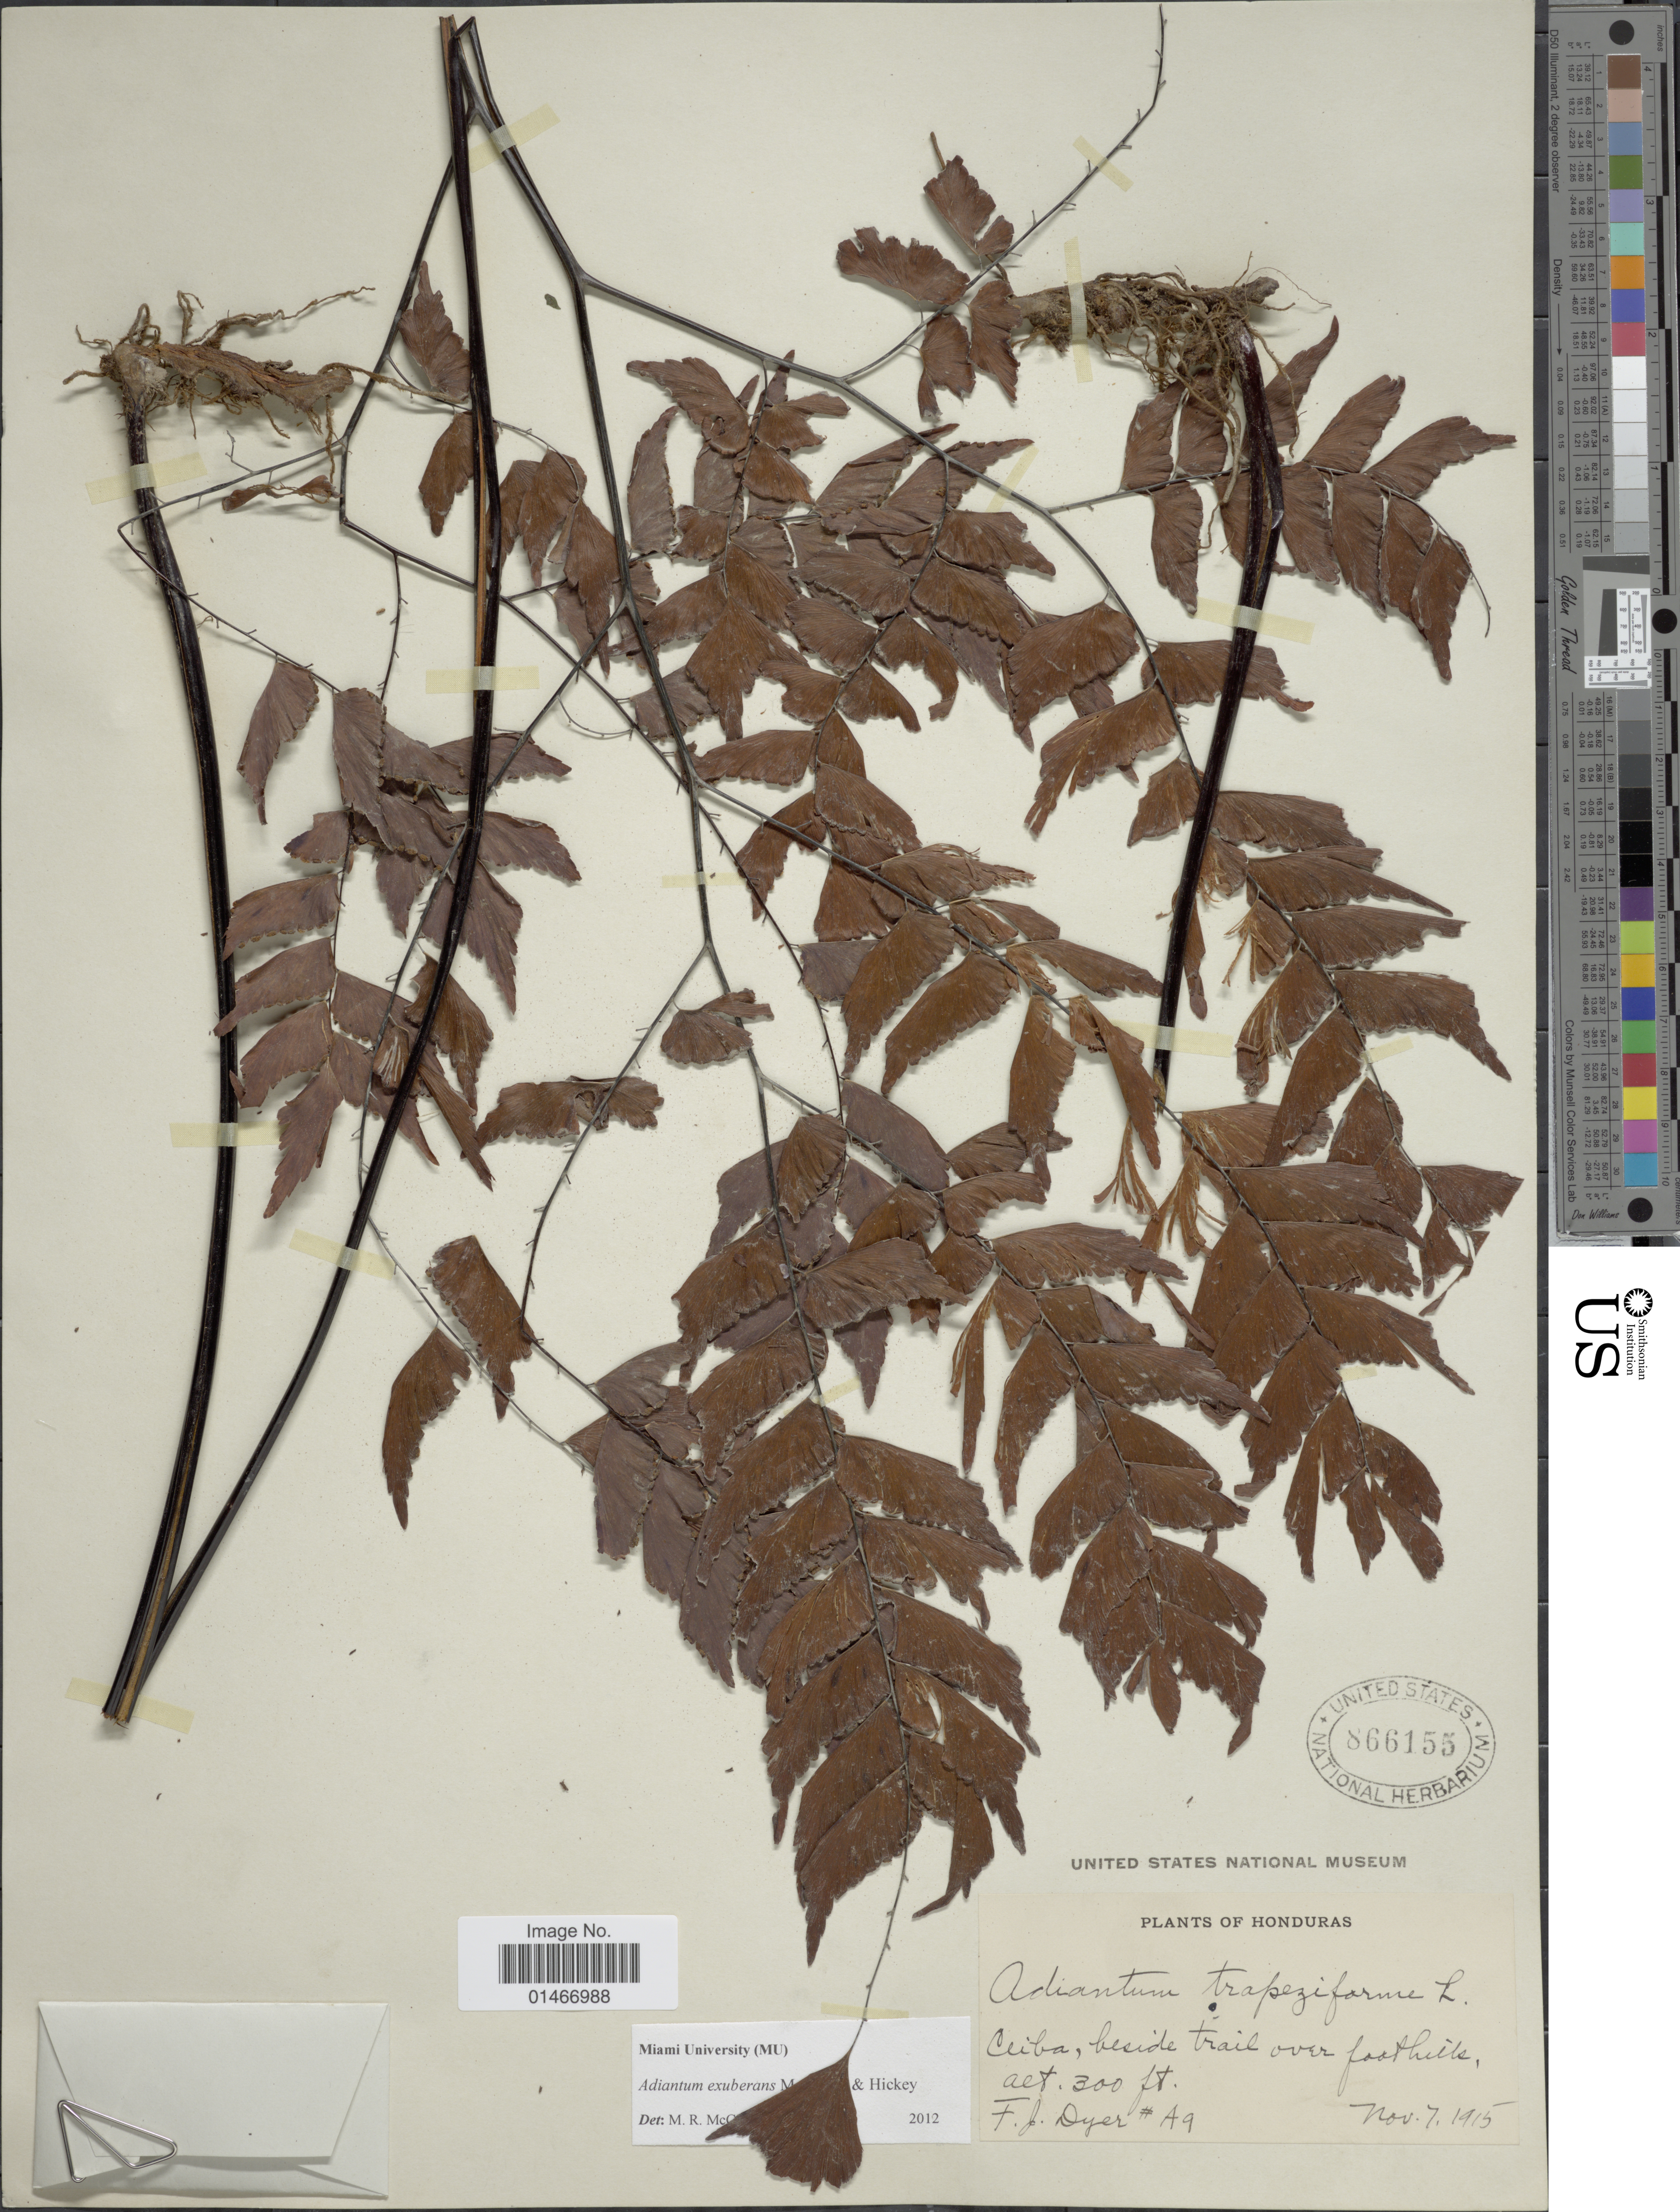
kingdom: Plantae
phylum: Tracheophyta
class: Polypodiopsida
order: Polypodiales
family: Pteridaceae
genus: Adiantum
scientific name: Adiantum exuberans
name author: M.R. McCarthy & Hickey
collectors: F. J. Dyer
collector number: A9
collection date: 1915-11-07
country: Puerto Rico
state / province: Ceiba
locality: Ceiba, beside trail over foothills.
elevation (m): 91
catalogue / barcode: US 866155